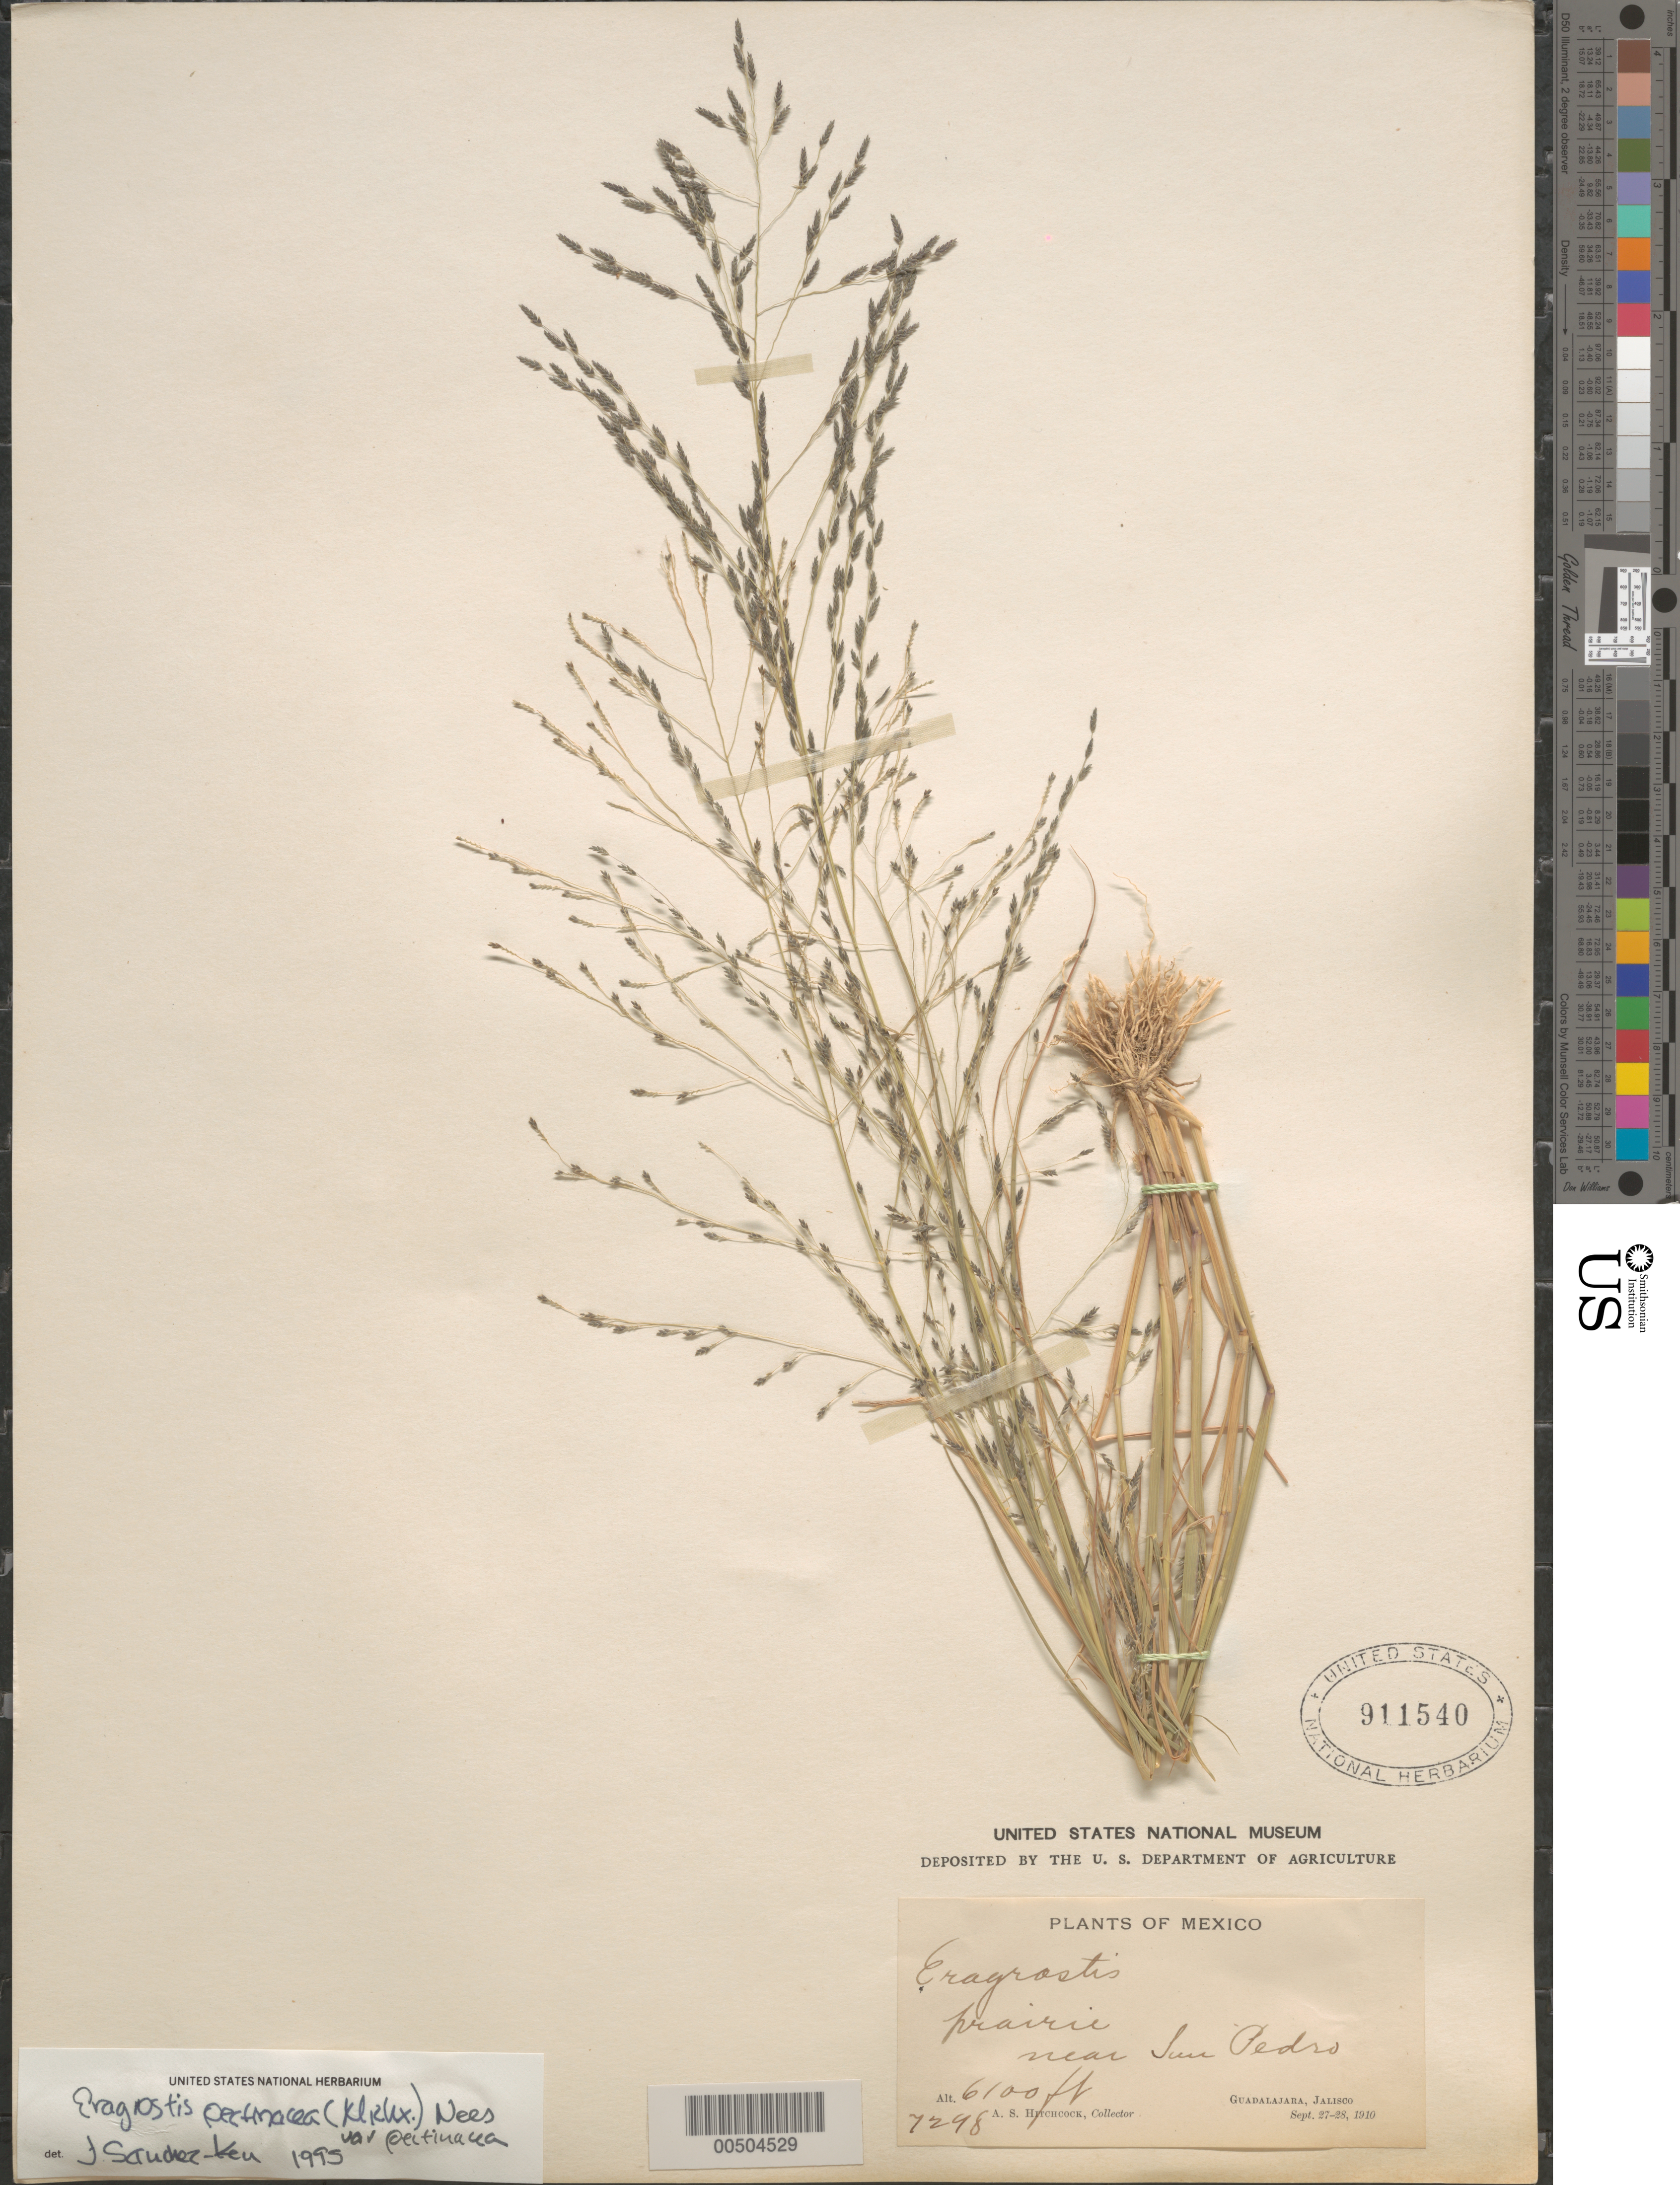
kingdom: Plantae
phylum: Tracheophyta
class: Liliopsida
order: Poales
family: Poaceae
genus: Eragrostis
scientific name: Eragrostis pectinacea var. pectinacea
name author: (Michx.) Nees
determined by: Sánchez-Ken, J. G.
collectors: A. S. Hitchcock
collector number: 7298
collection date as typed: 27 Sep 1910 to 28 Sep 1910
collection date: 1910-09-27/1910-09-28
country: Mexico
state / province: Jalisco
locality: Guadalajara, near San Pedro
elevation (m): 1859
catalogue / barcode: US 911540